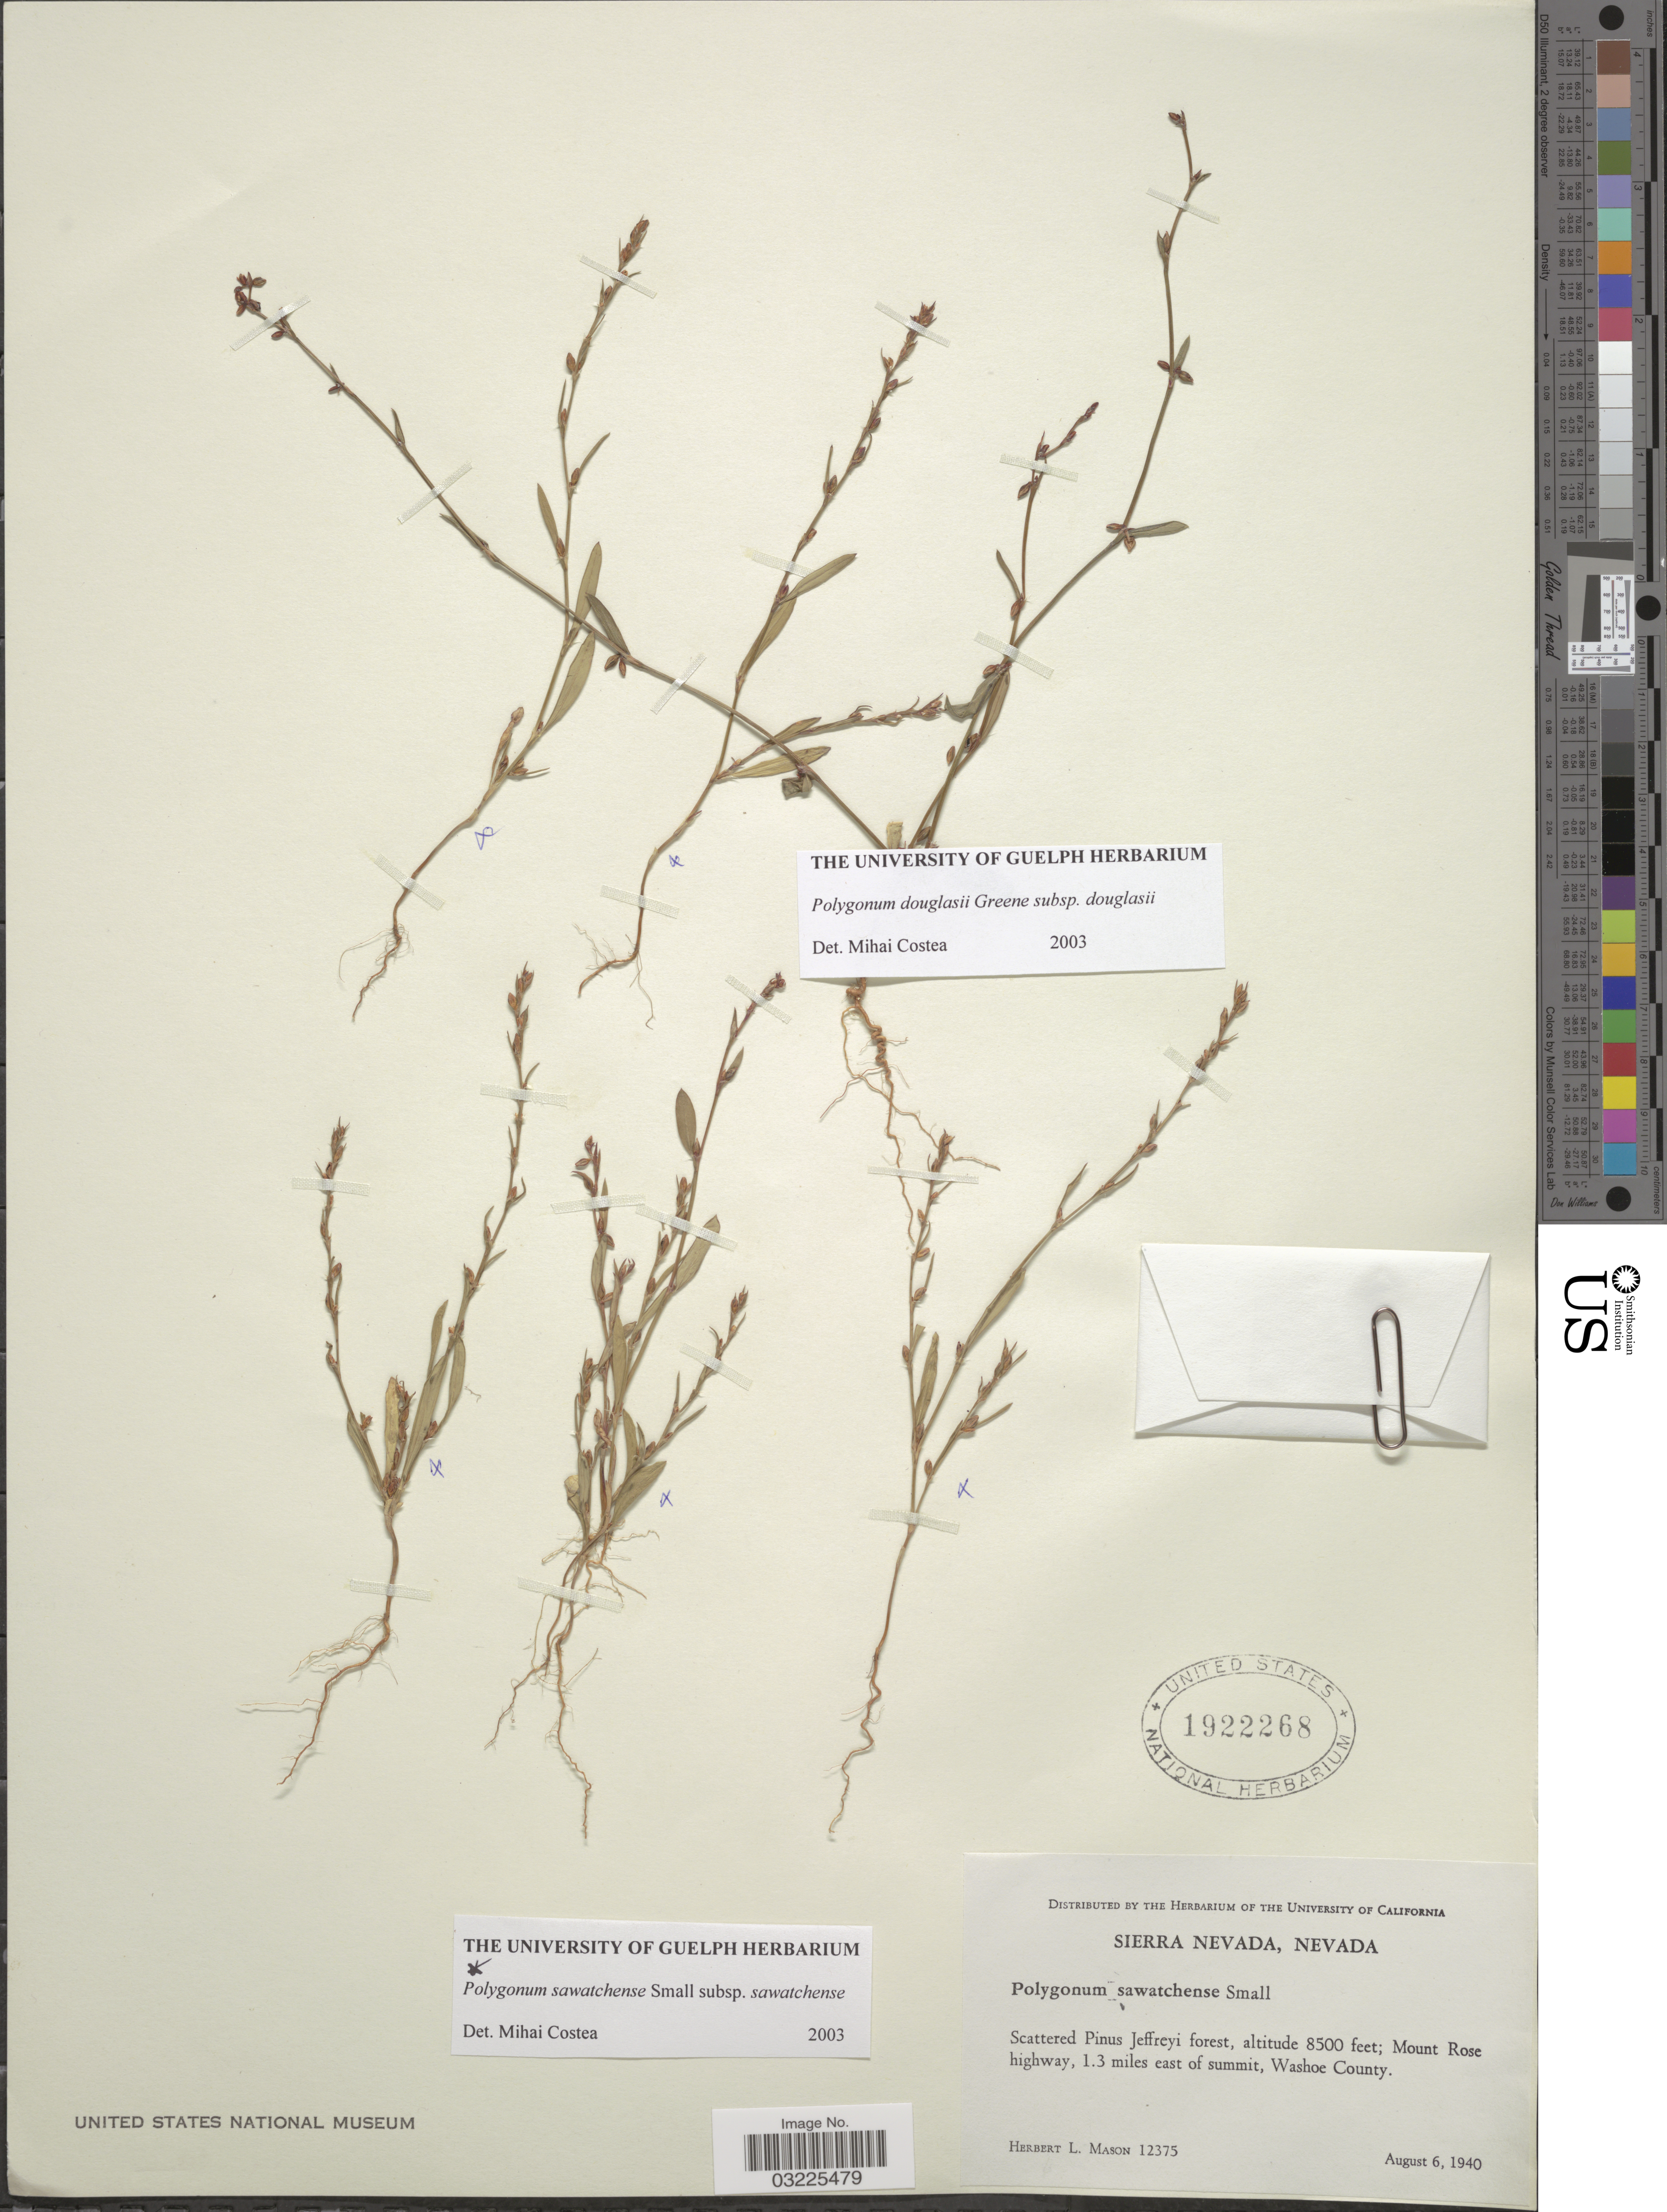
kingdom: Plantae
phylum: Tracheophyta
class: Magnoliopsida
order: Caryophyllales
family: Polygonaceae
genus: Polygonum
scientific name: Polygonum sawatchense subsp. sawatchense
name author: Small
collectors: H. L. Mason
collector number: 12375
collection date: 1940-08-06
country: United States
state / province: Nevada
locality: Sierra Nevada. Mount Rose highway, 1.3 miles east of summit, Washoe County.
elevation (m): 2591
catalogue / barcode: US 1922268